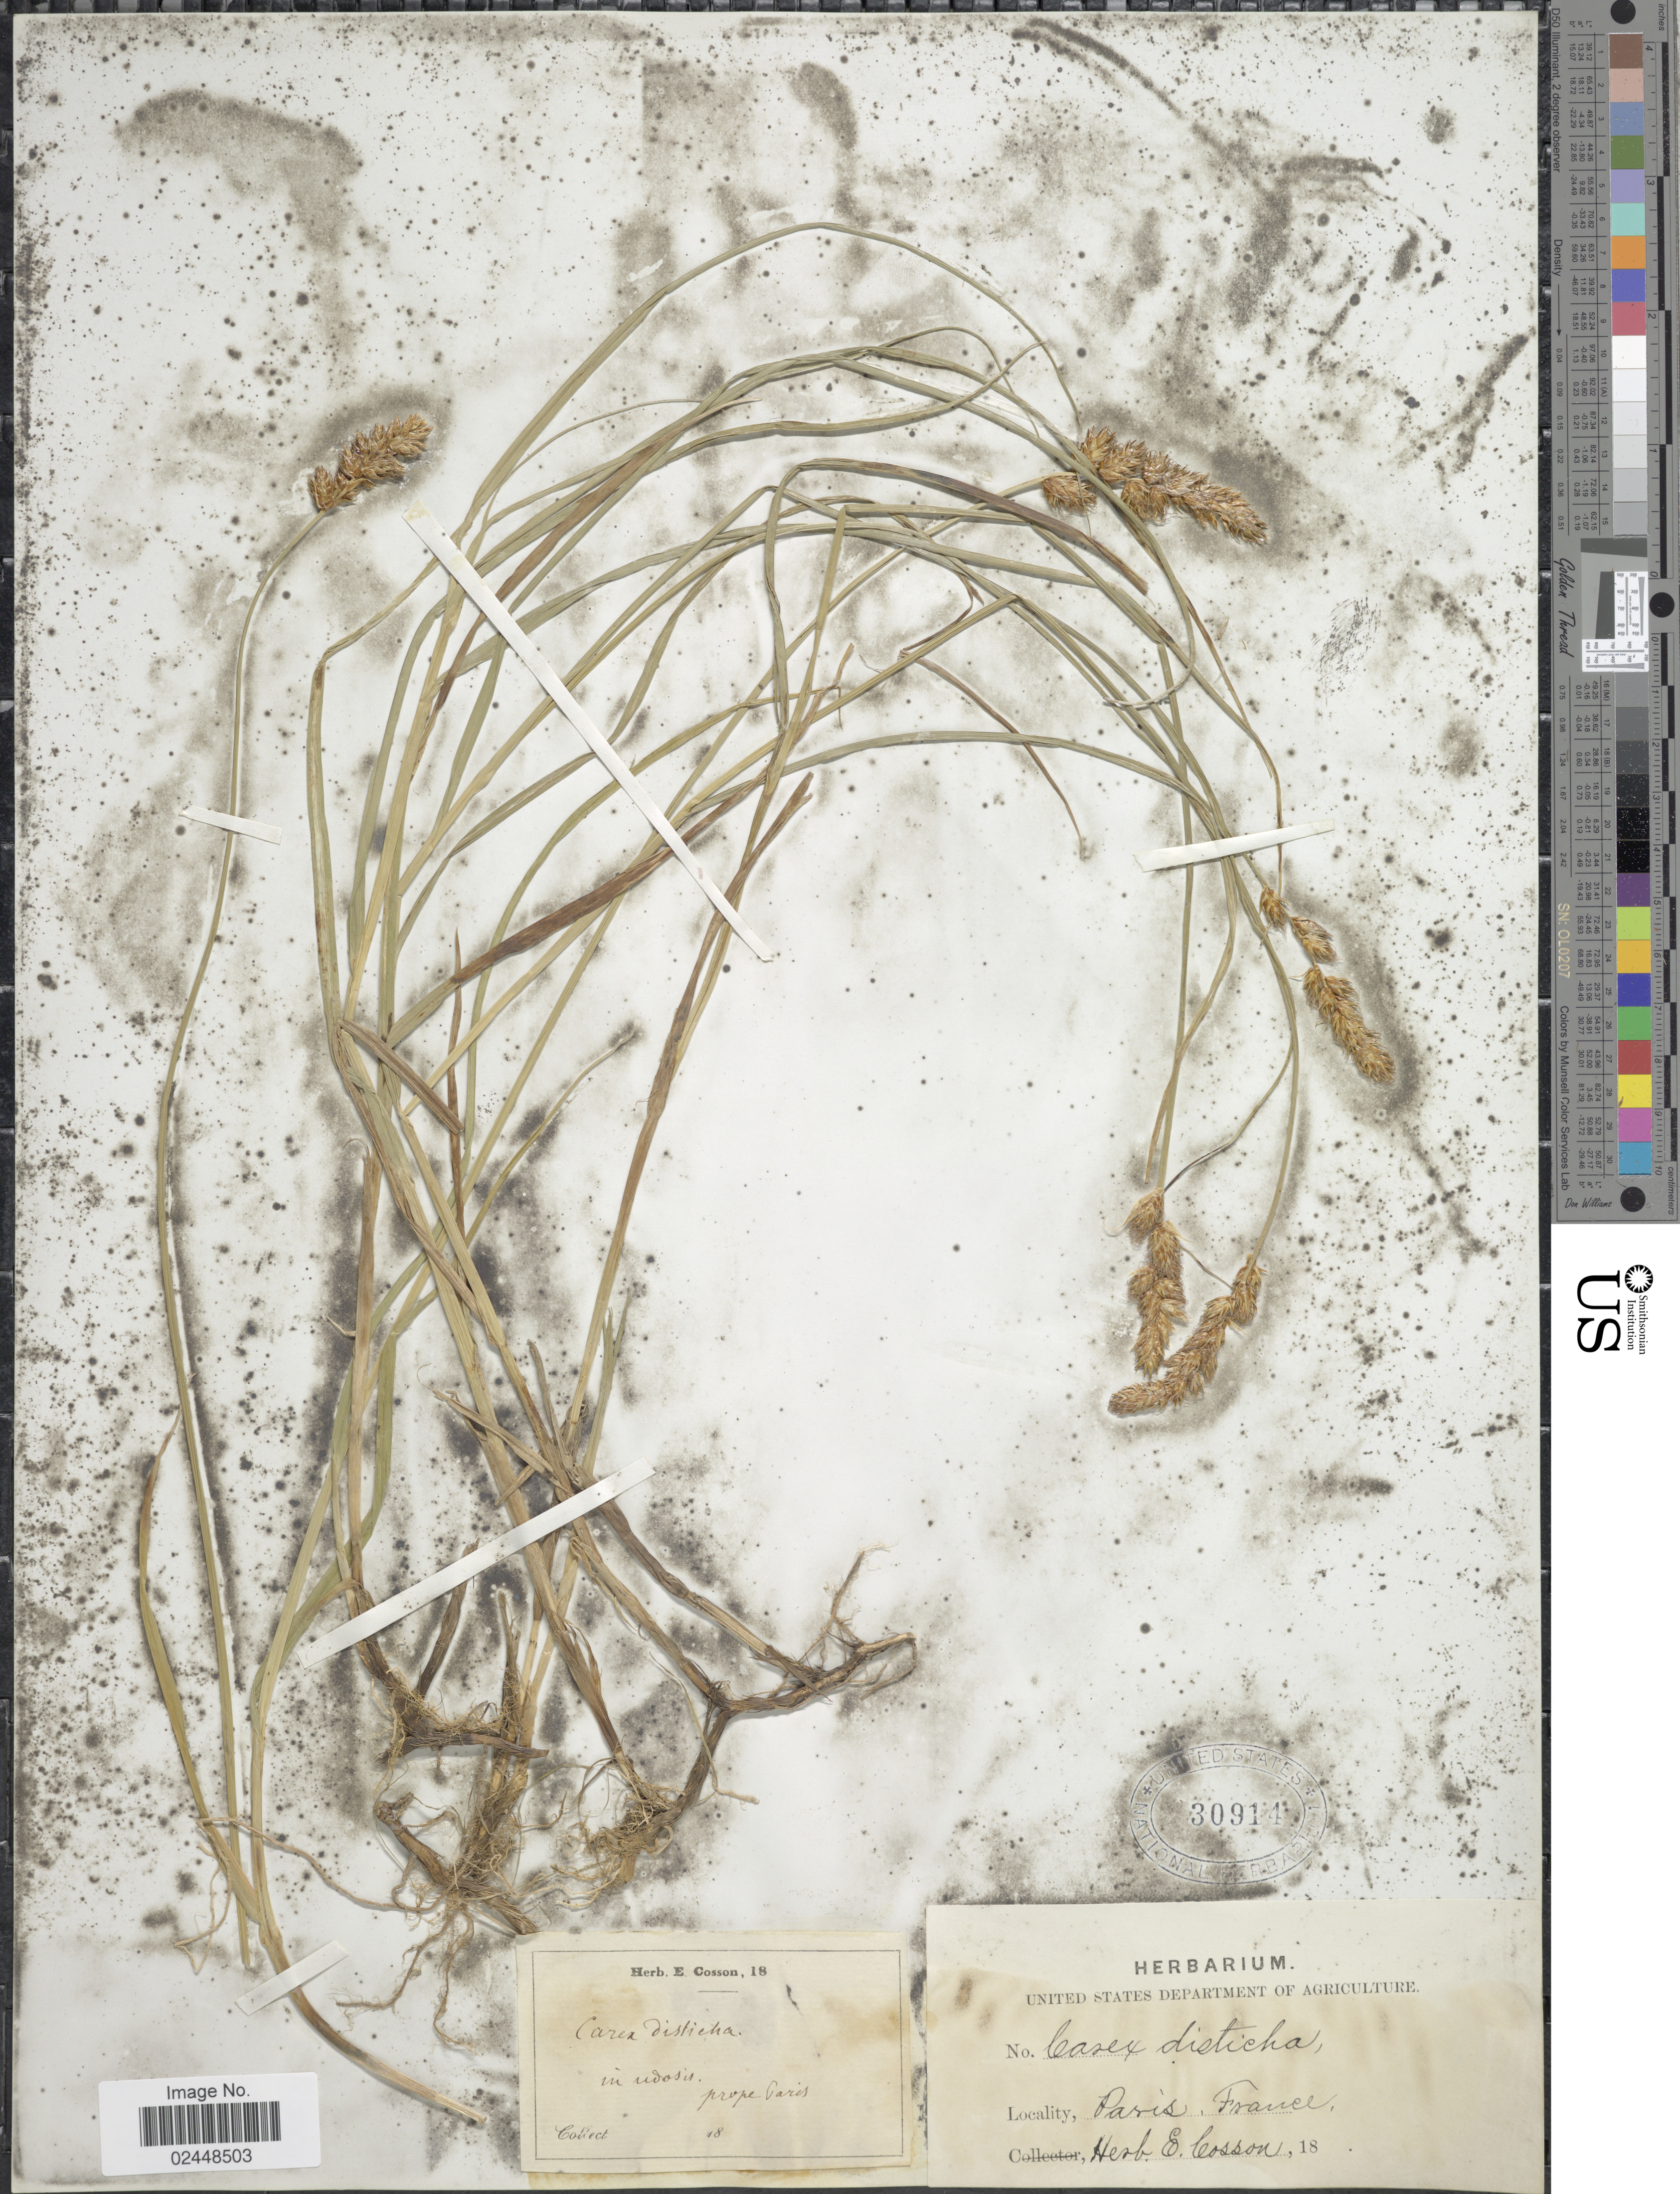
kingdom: Plantae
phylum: Tracheophyta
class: Liliopsida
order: Poales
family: Cyperaceae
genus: Carex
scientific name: Carex disticha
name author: Huds.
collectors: E. Cosson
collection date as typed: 18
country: France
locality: In udosis, prope Caris. Paris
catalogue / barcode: US 30914